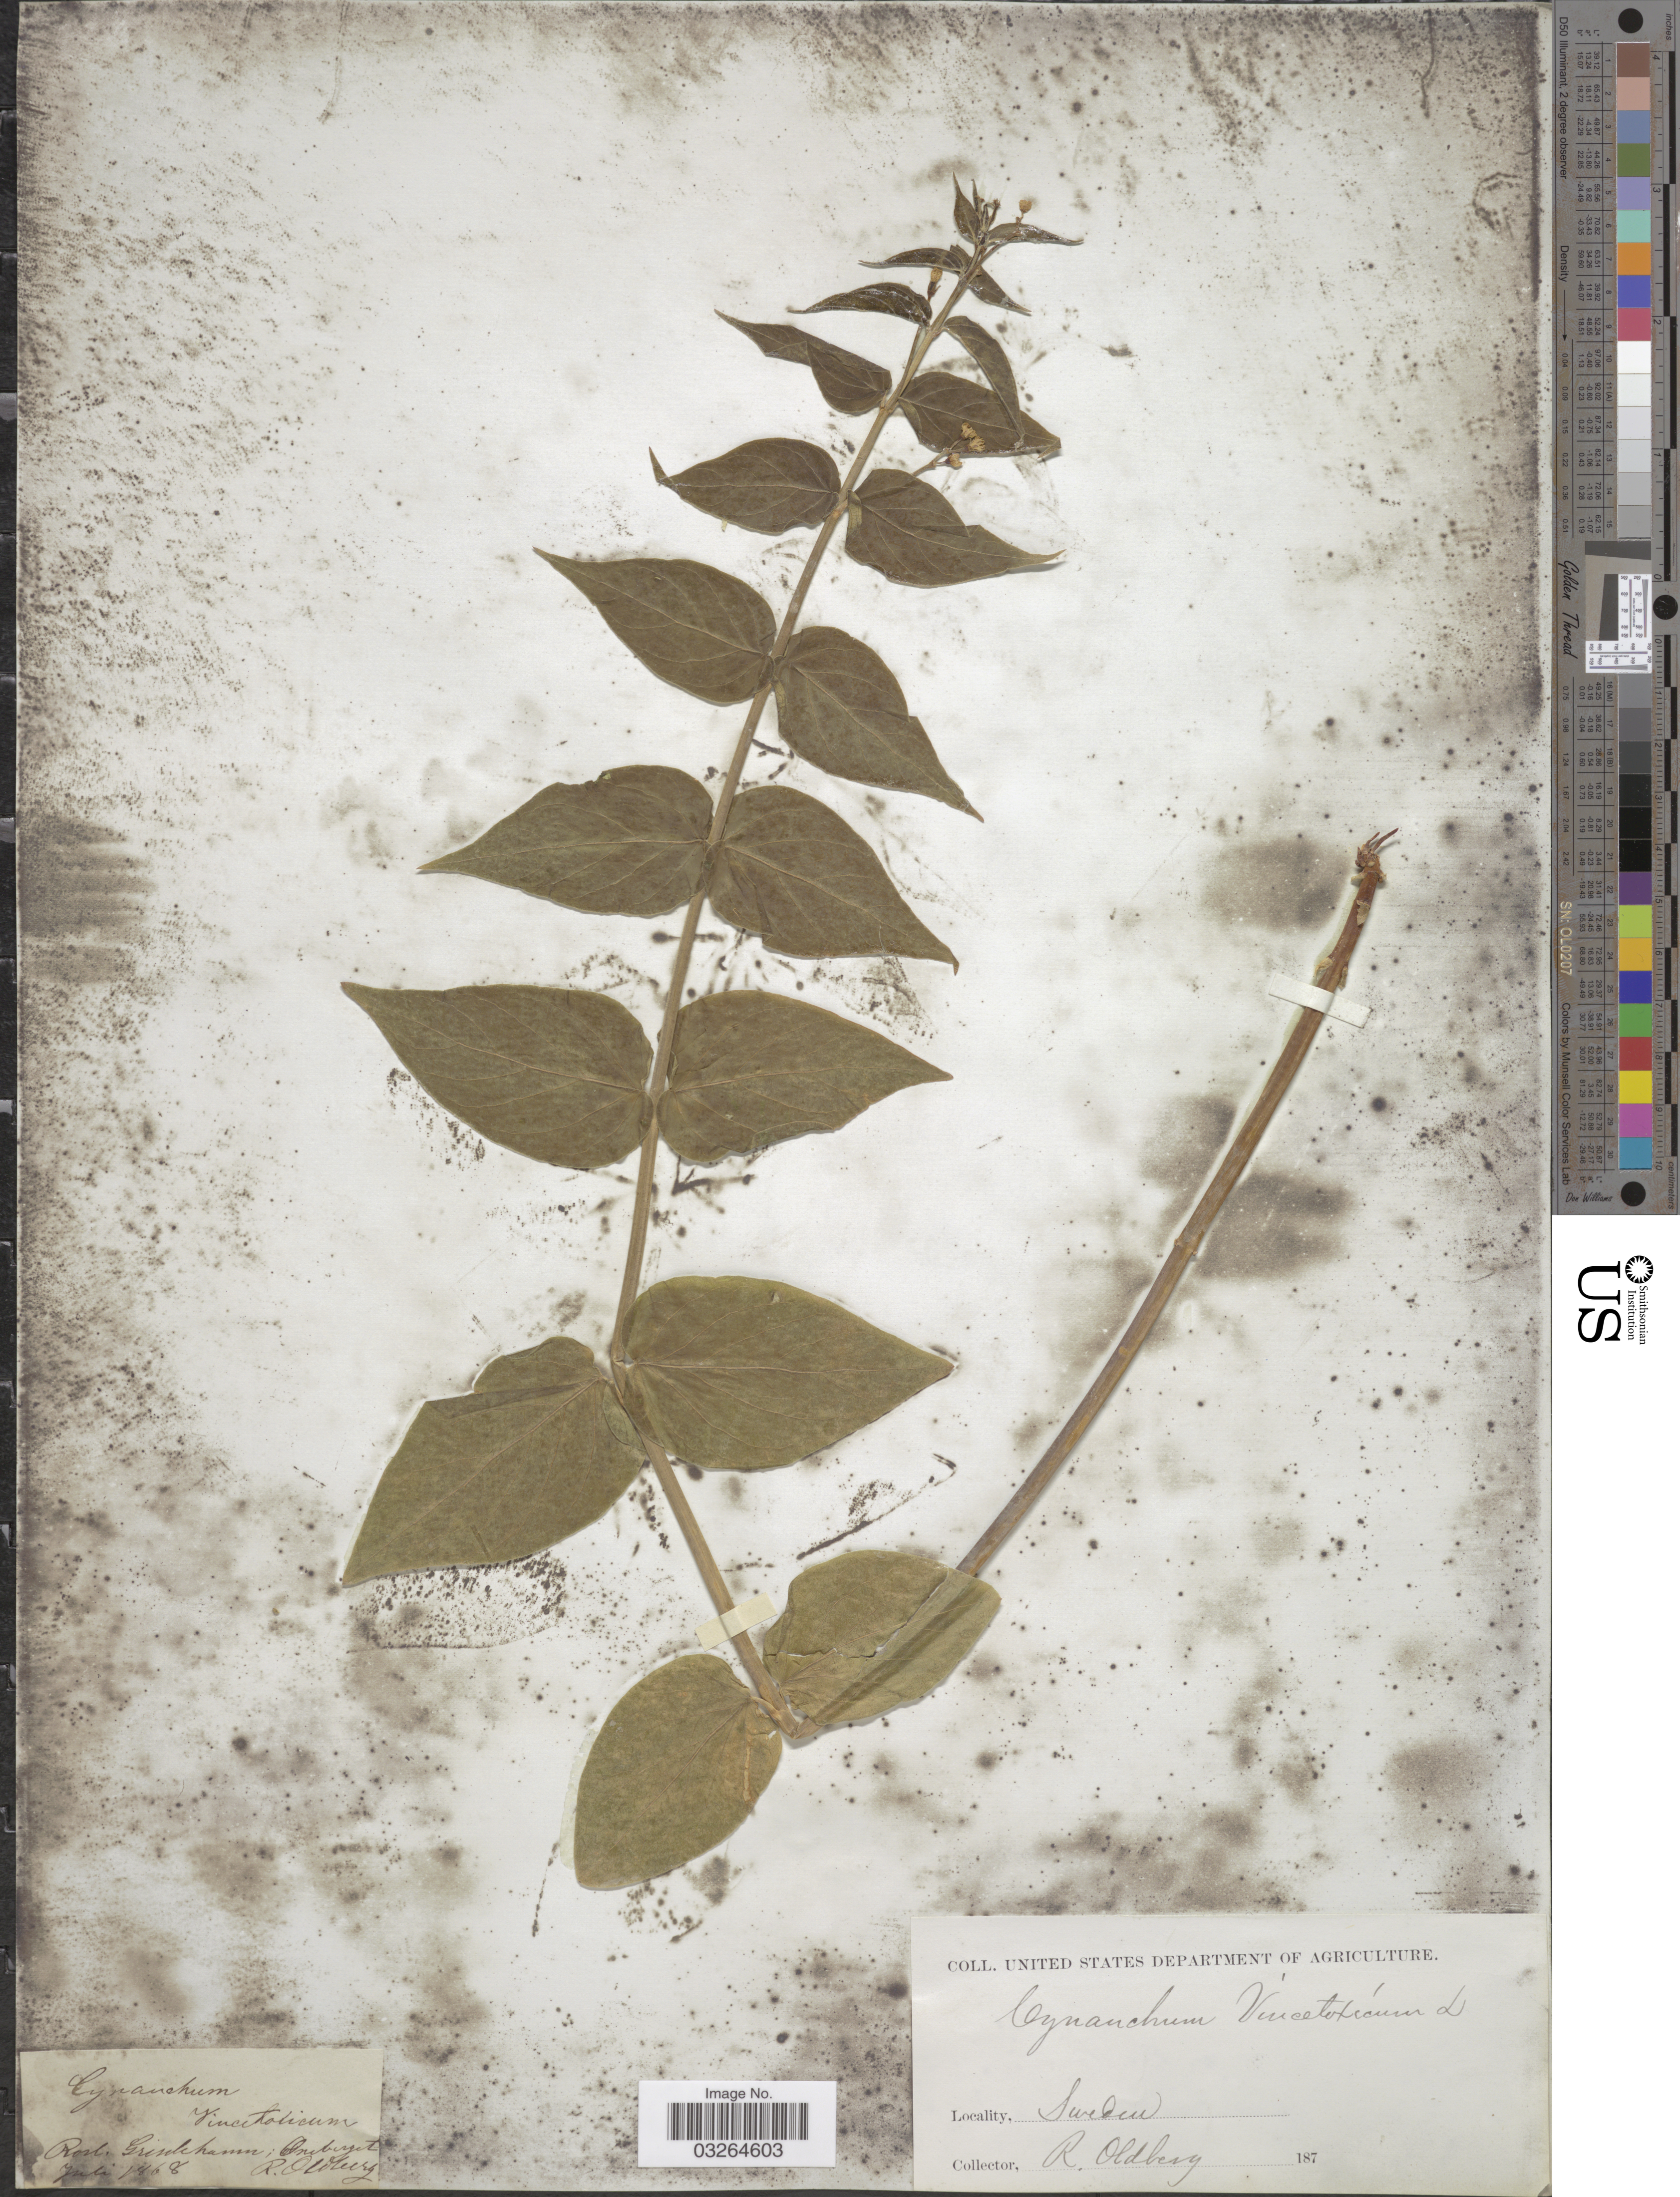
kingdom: Plantae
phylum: Tracheophyta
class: Magnoliopsida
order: Gentianales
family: Apocynaceae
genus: Cynanchum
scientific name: Cynanchum vincetoxicum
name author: Pers.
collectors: R. Oldberg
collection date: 1868-07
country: Sweden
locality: Rosl, Grisslehamn, Oreberget.